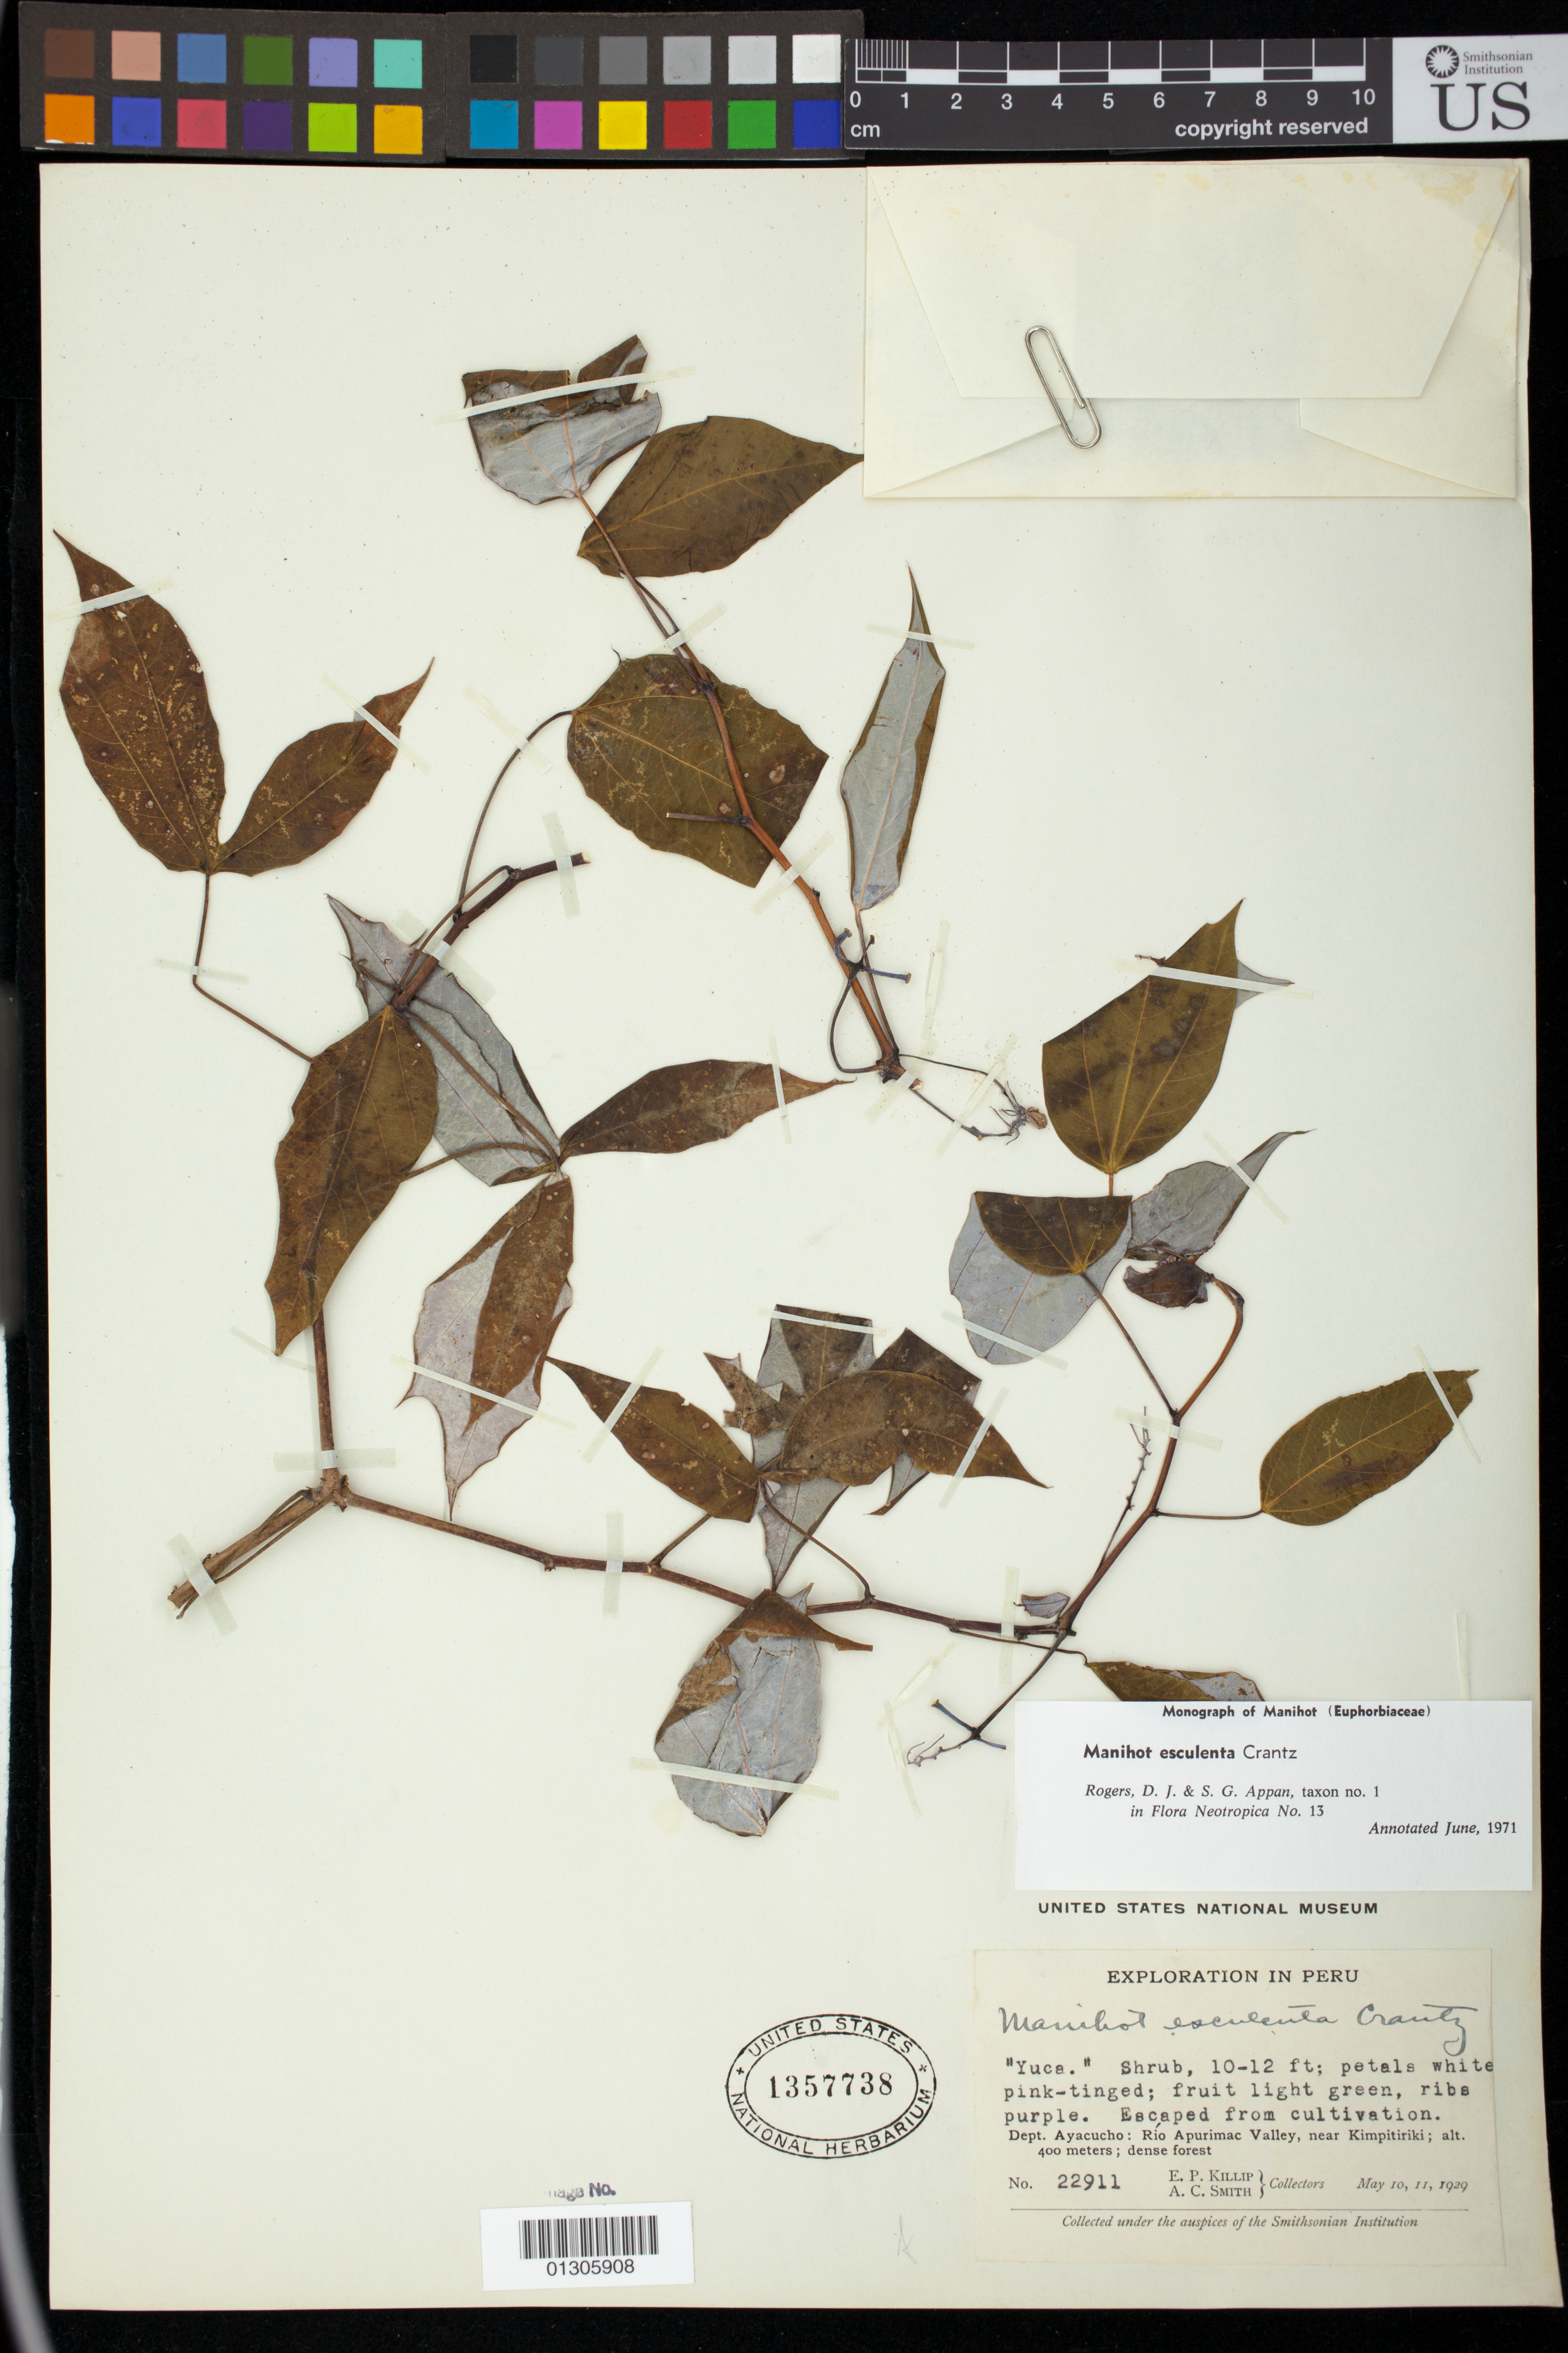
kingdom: Plantae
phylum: Tracheophyta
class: Magnoliopsida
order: Malpighiales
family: Euphorbiaceae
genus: Manihot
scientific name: Manihot esculenta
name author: Crantz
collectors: E. P. Killip & A. C. Smith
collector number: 22911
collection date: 1929-05-10/1929-05-11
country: Peru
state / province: Ayacucho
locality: Rio Apurimac Valley, near Kimpitiriki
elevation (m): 400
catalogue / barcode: US 1357738